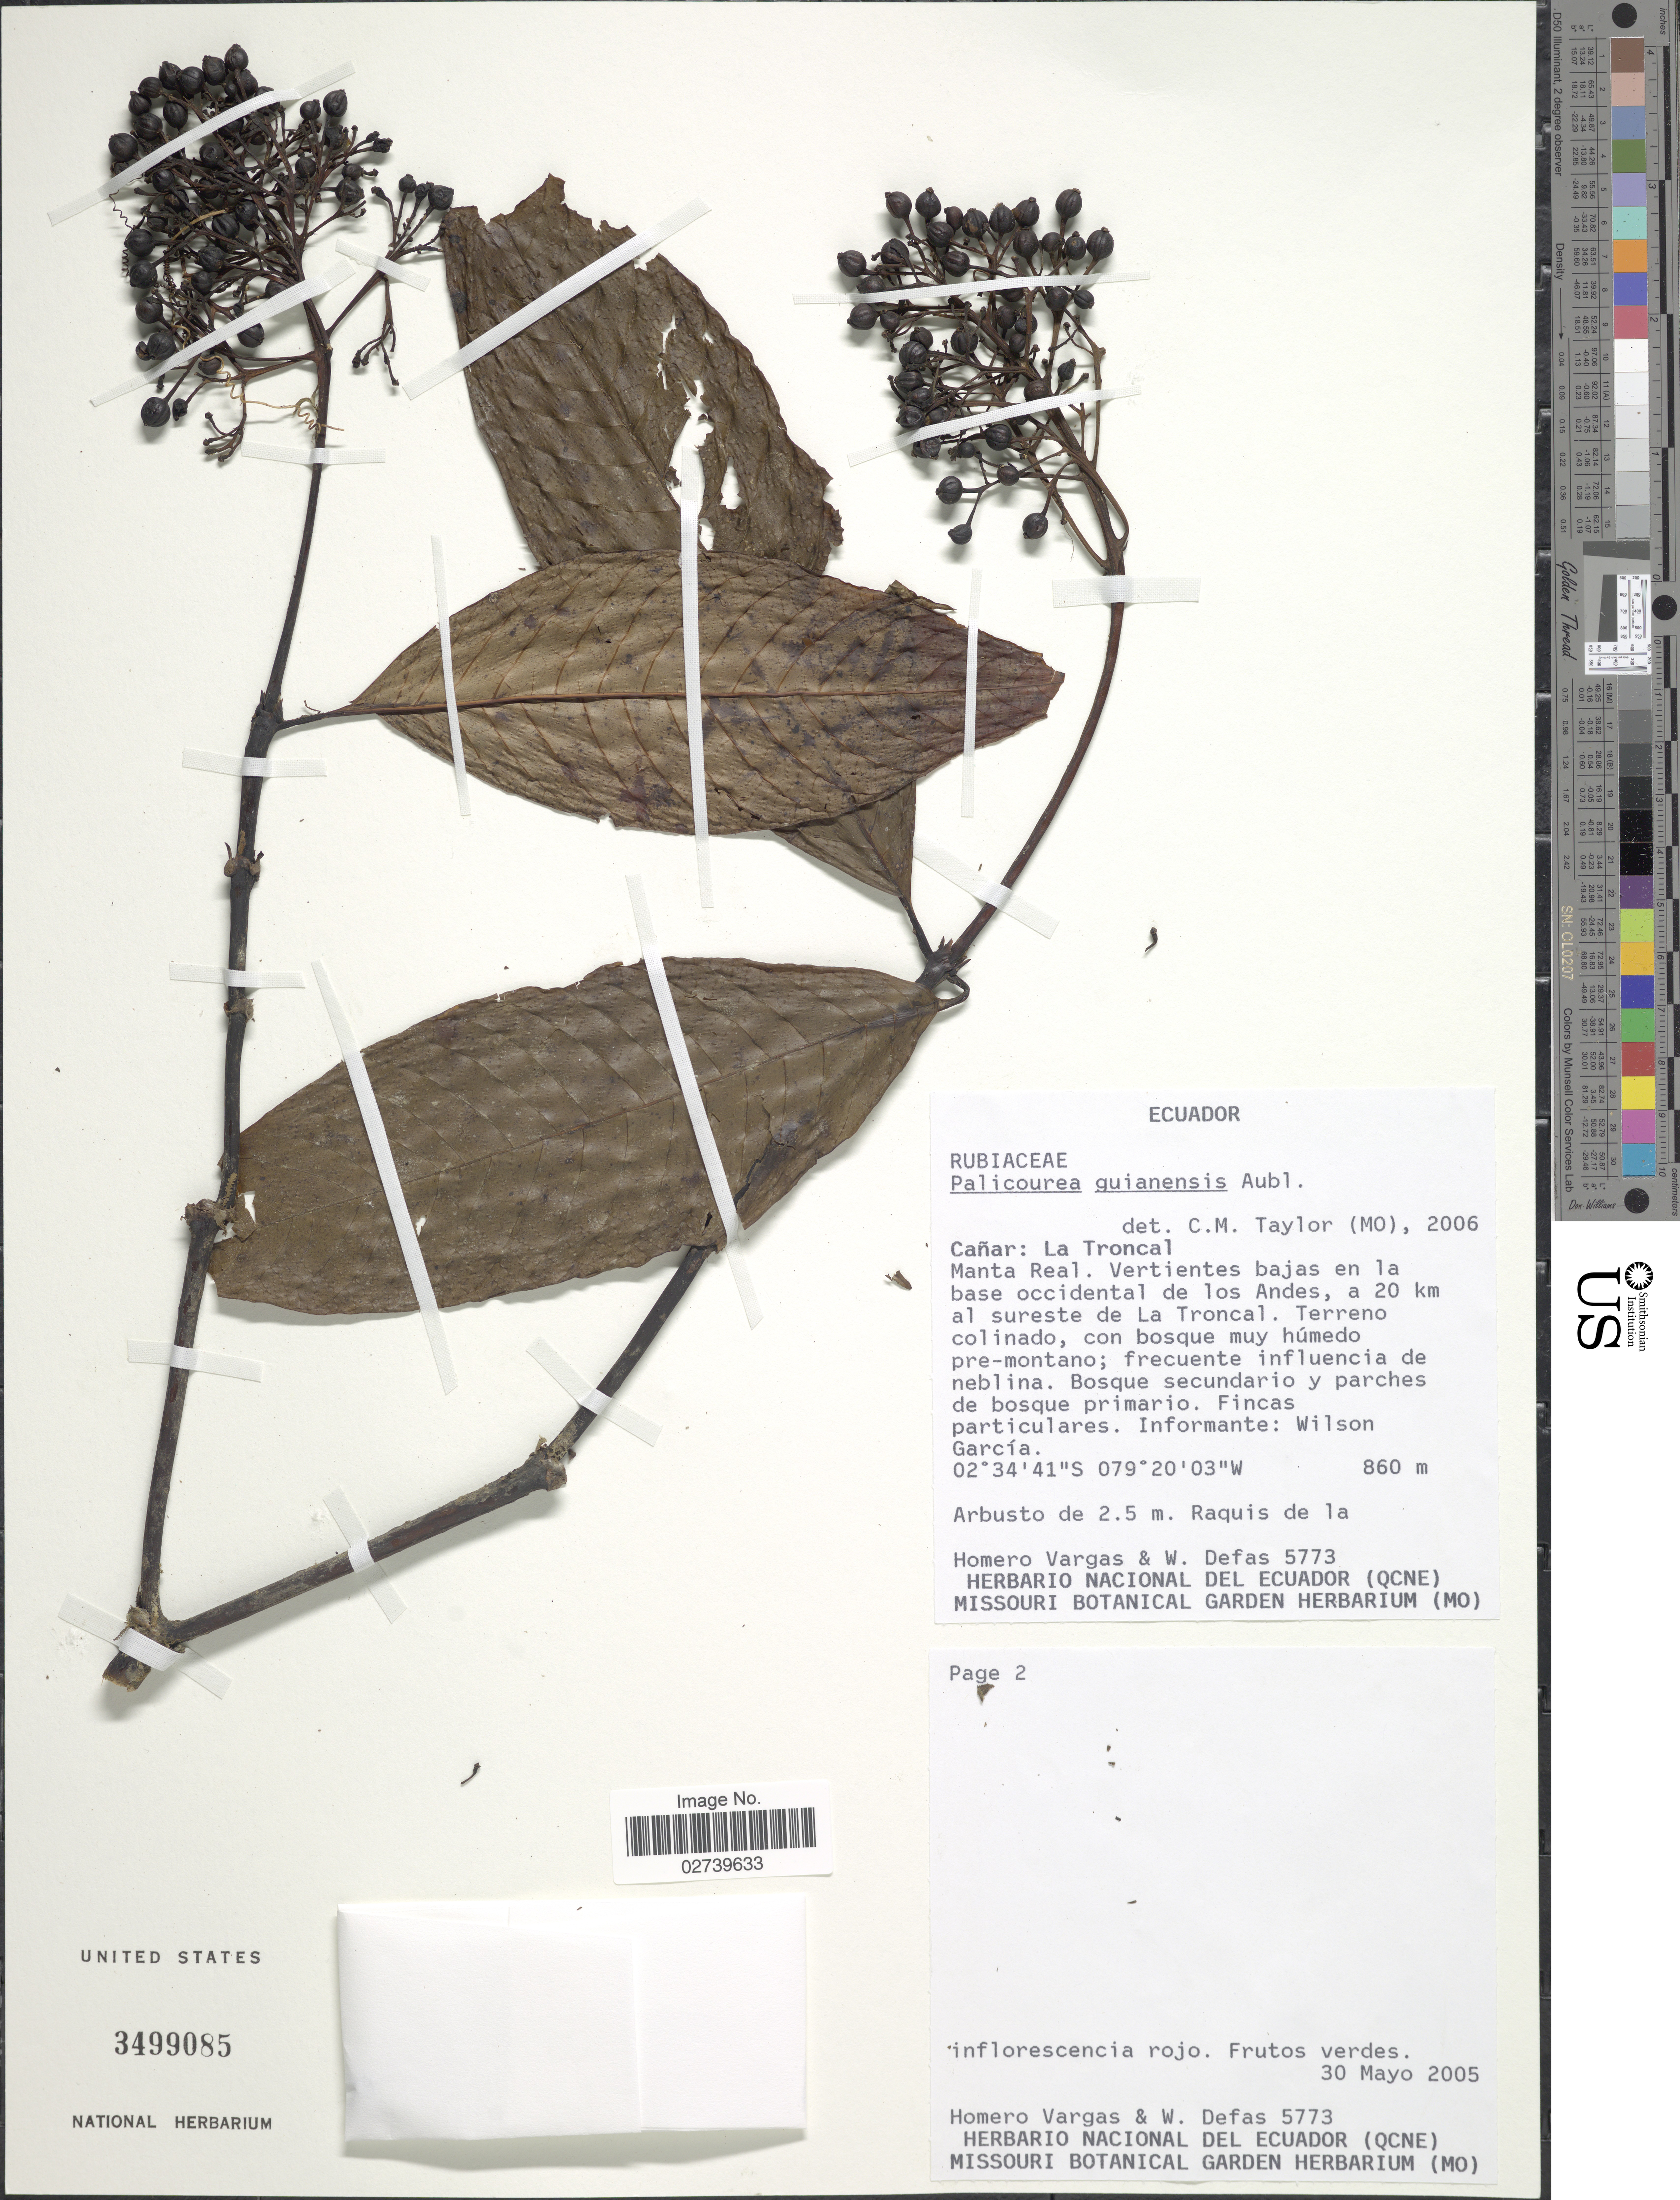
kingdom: Plantae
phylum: Tracheophyta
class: Magnoliopsida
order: Gentianales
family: Rubiaceae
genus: Palicourea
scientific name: Palicourea guianensis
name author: Aubl.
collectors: H. Vargas & W. Defas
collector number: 5773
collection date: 2005-05-30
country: Ecuador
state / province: Cañar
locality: La Troncal, Manta Real, Vertientes bajas en la base occidental de los Andes, a 20 km al sureste de La Troncal.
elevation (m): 860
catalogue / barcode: US 3499085